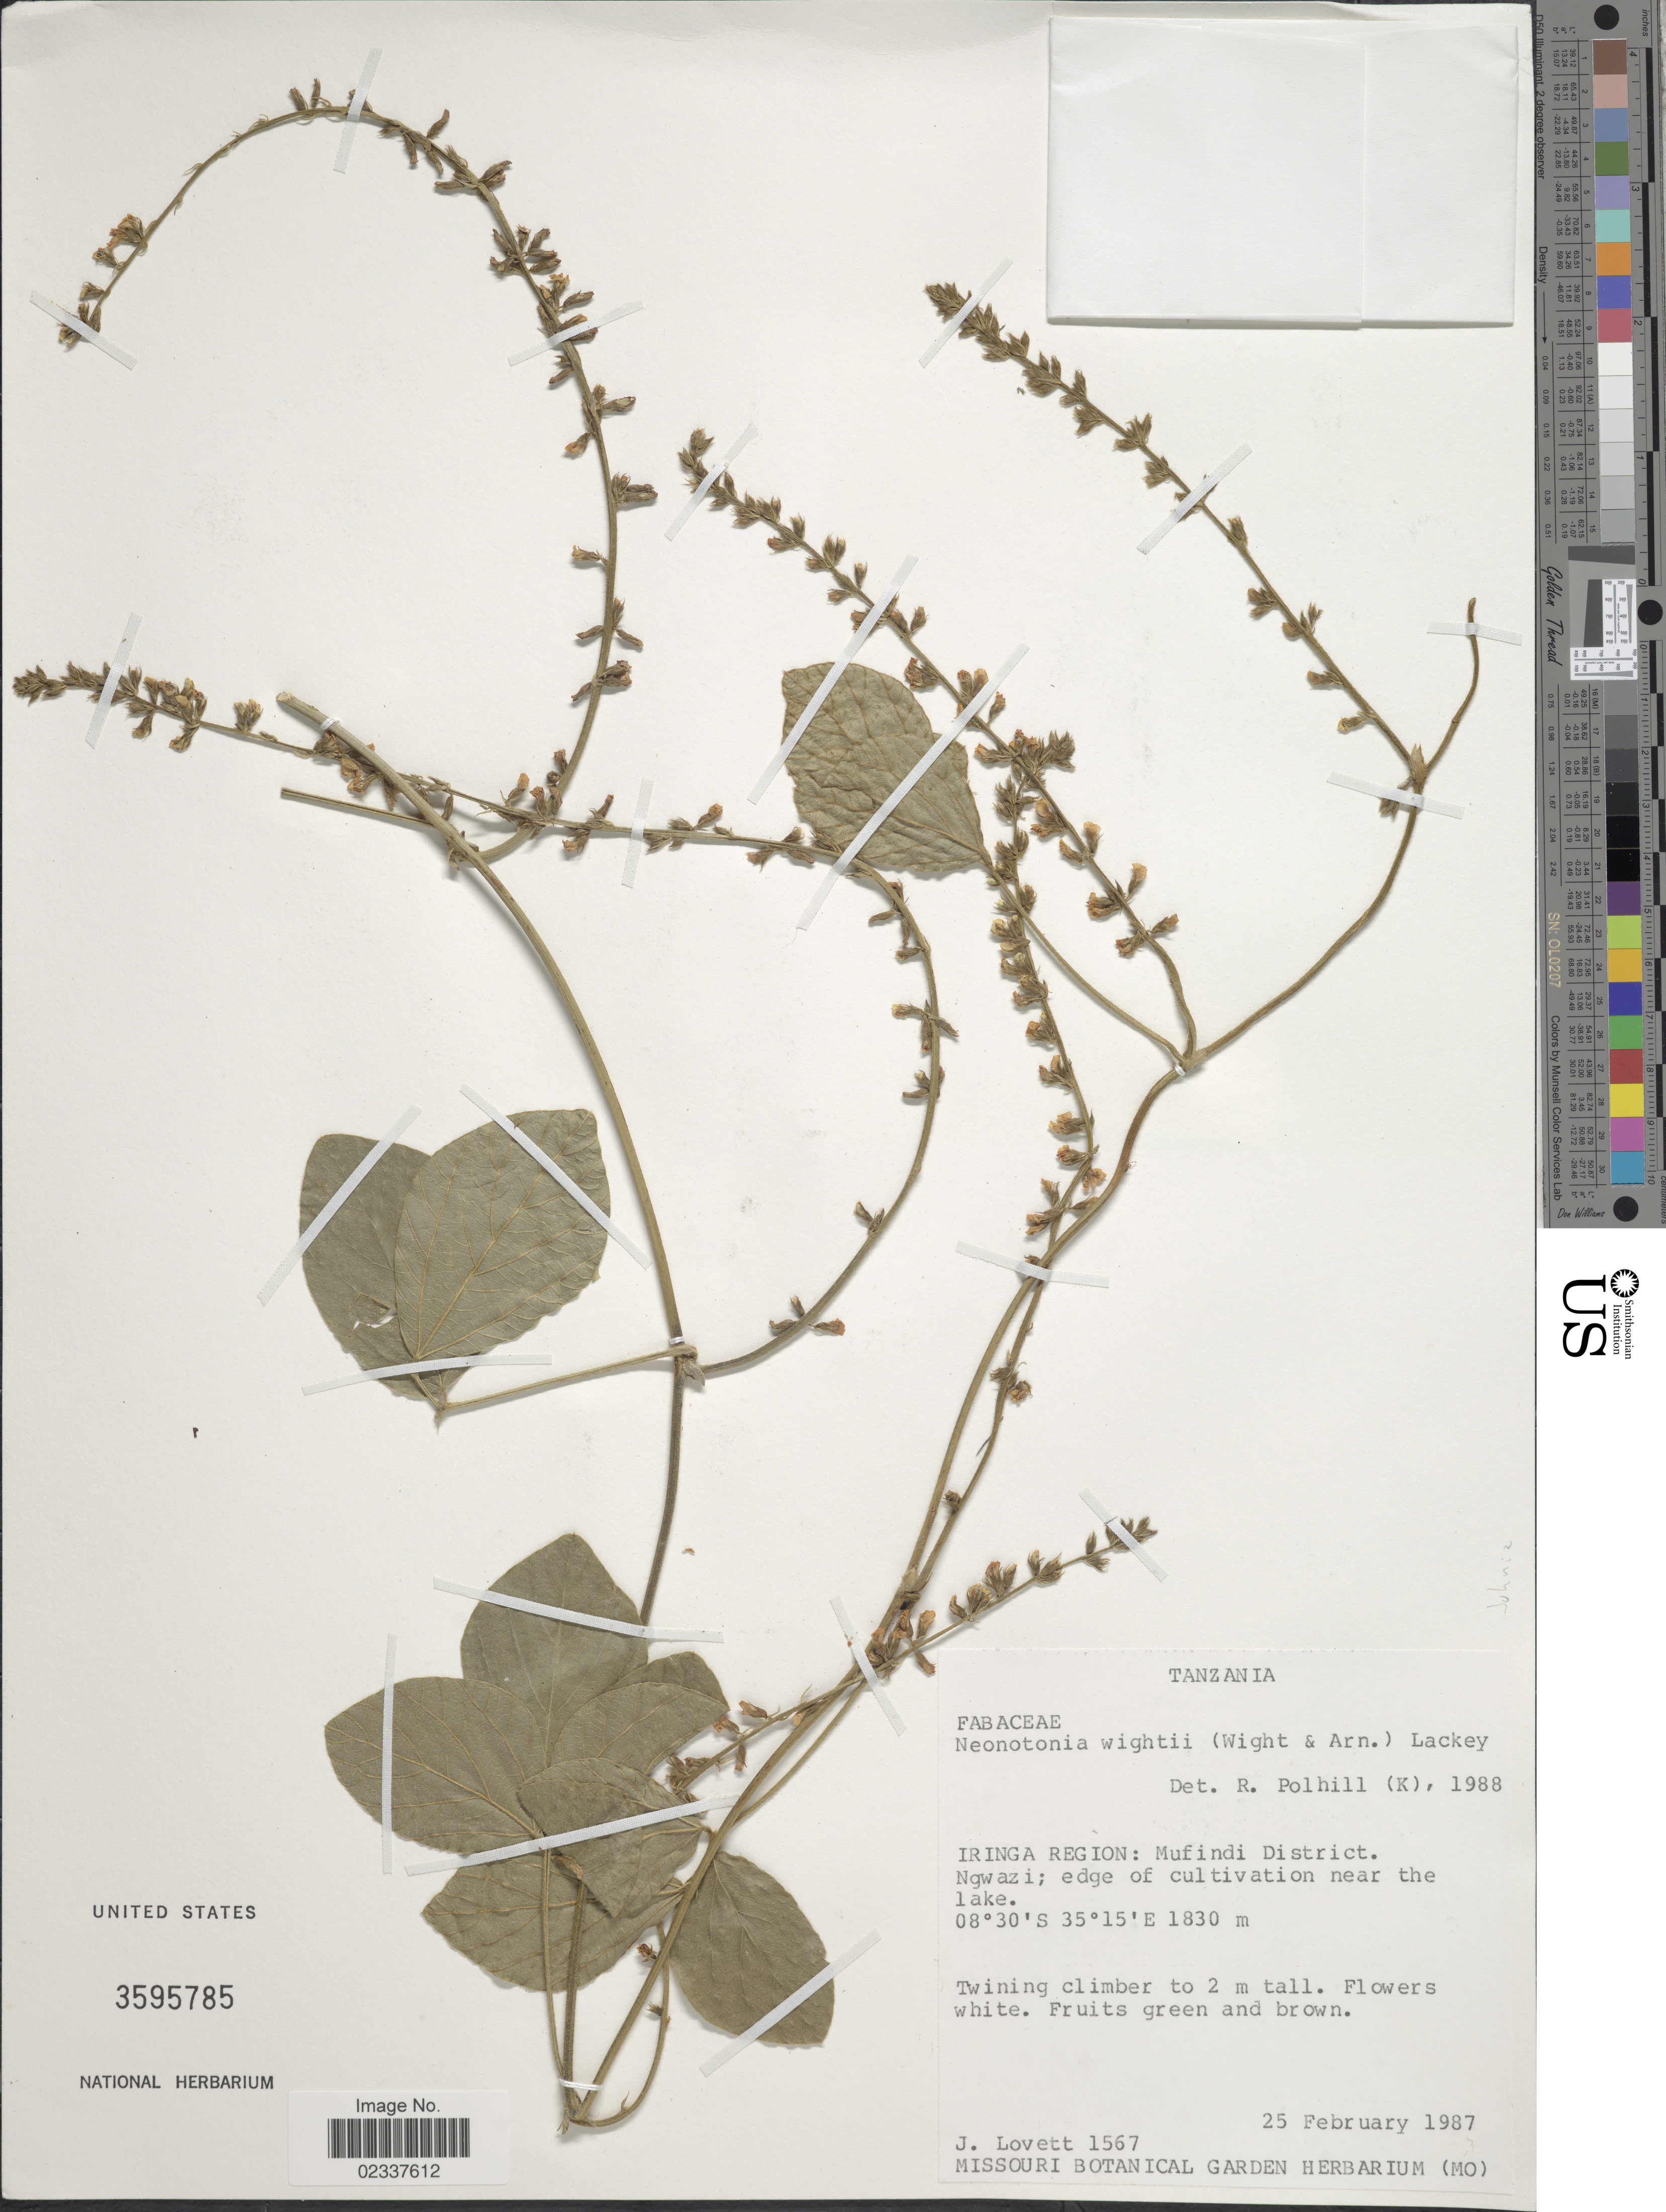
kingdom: Plantae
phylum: Tracheophyta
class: Magnoliopsida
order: Fabales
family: Fabaceae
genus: Neonotonia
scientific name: Neonotonia wightii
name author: (Arn.) J.A. Lackey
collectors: J. Lovett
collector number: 1567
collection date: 1987-02-25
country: Tanzania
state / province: Iringa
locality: Iringa Region: Mufinfi District. Ngwazi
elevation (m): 1830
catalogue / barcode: US 3595785